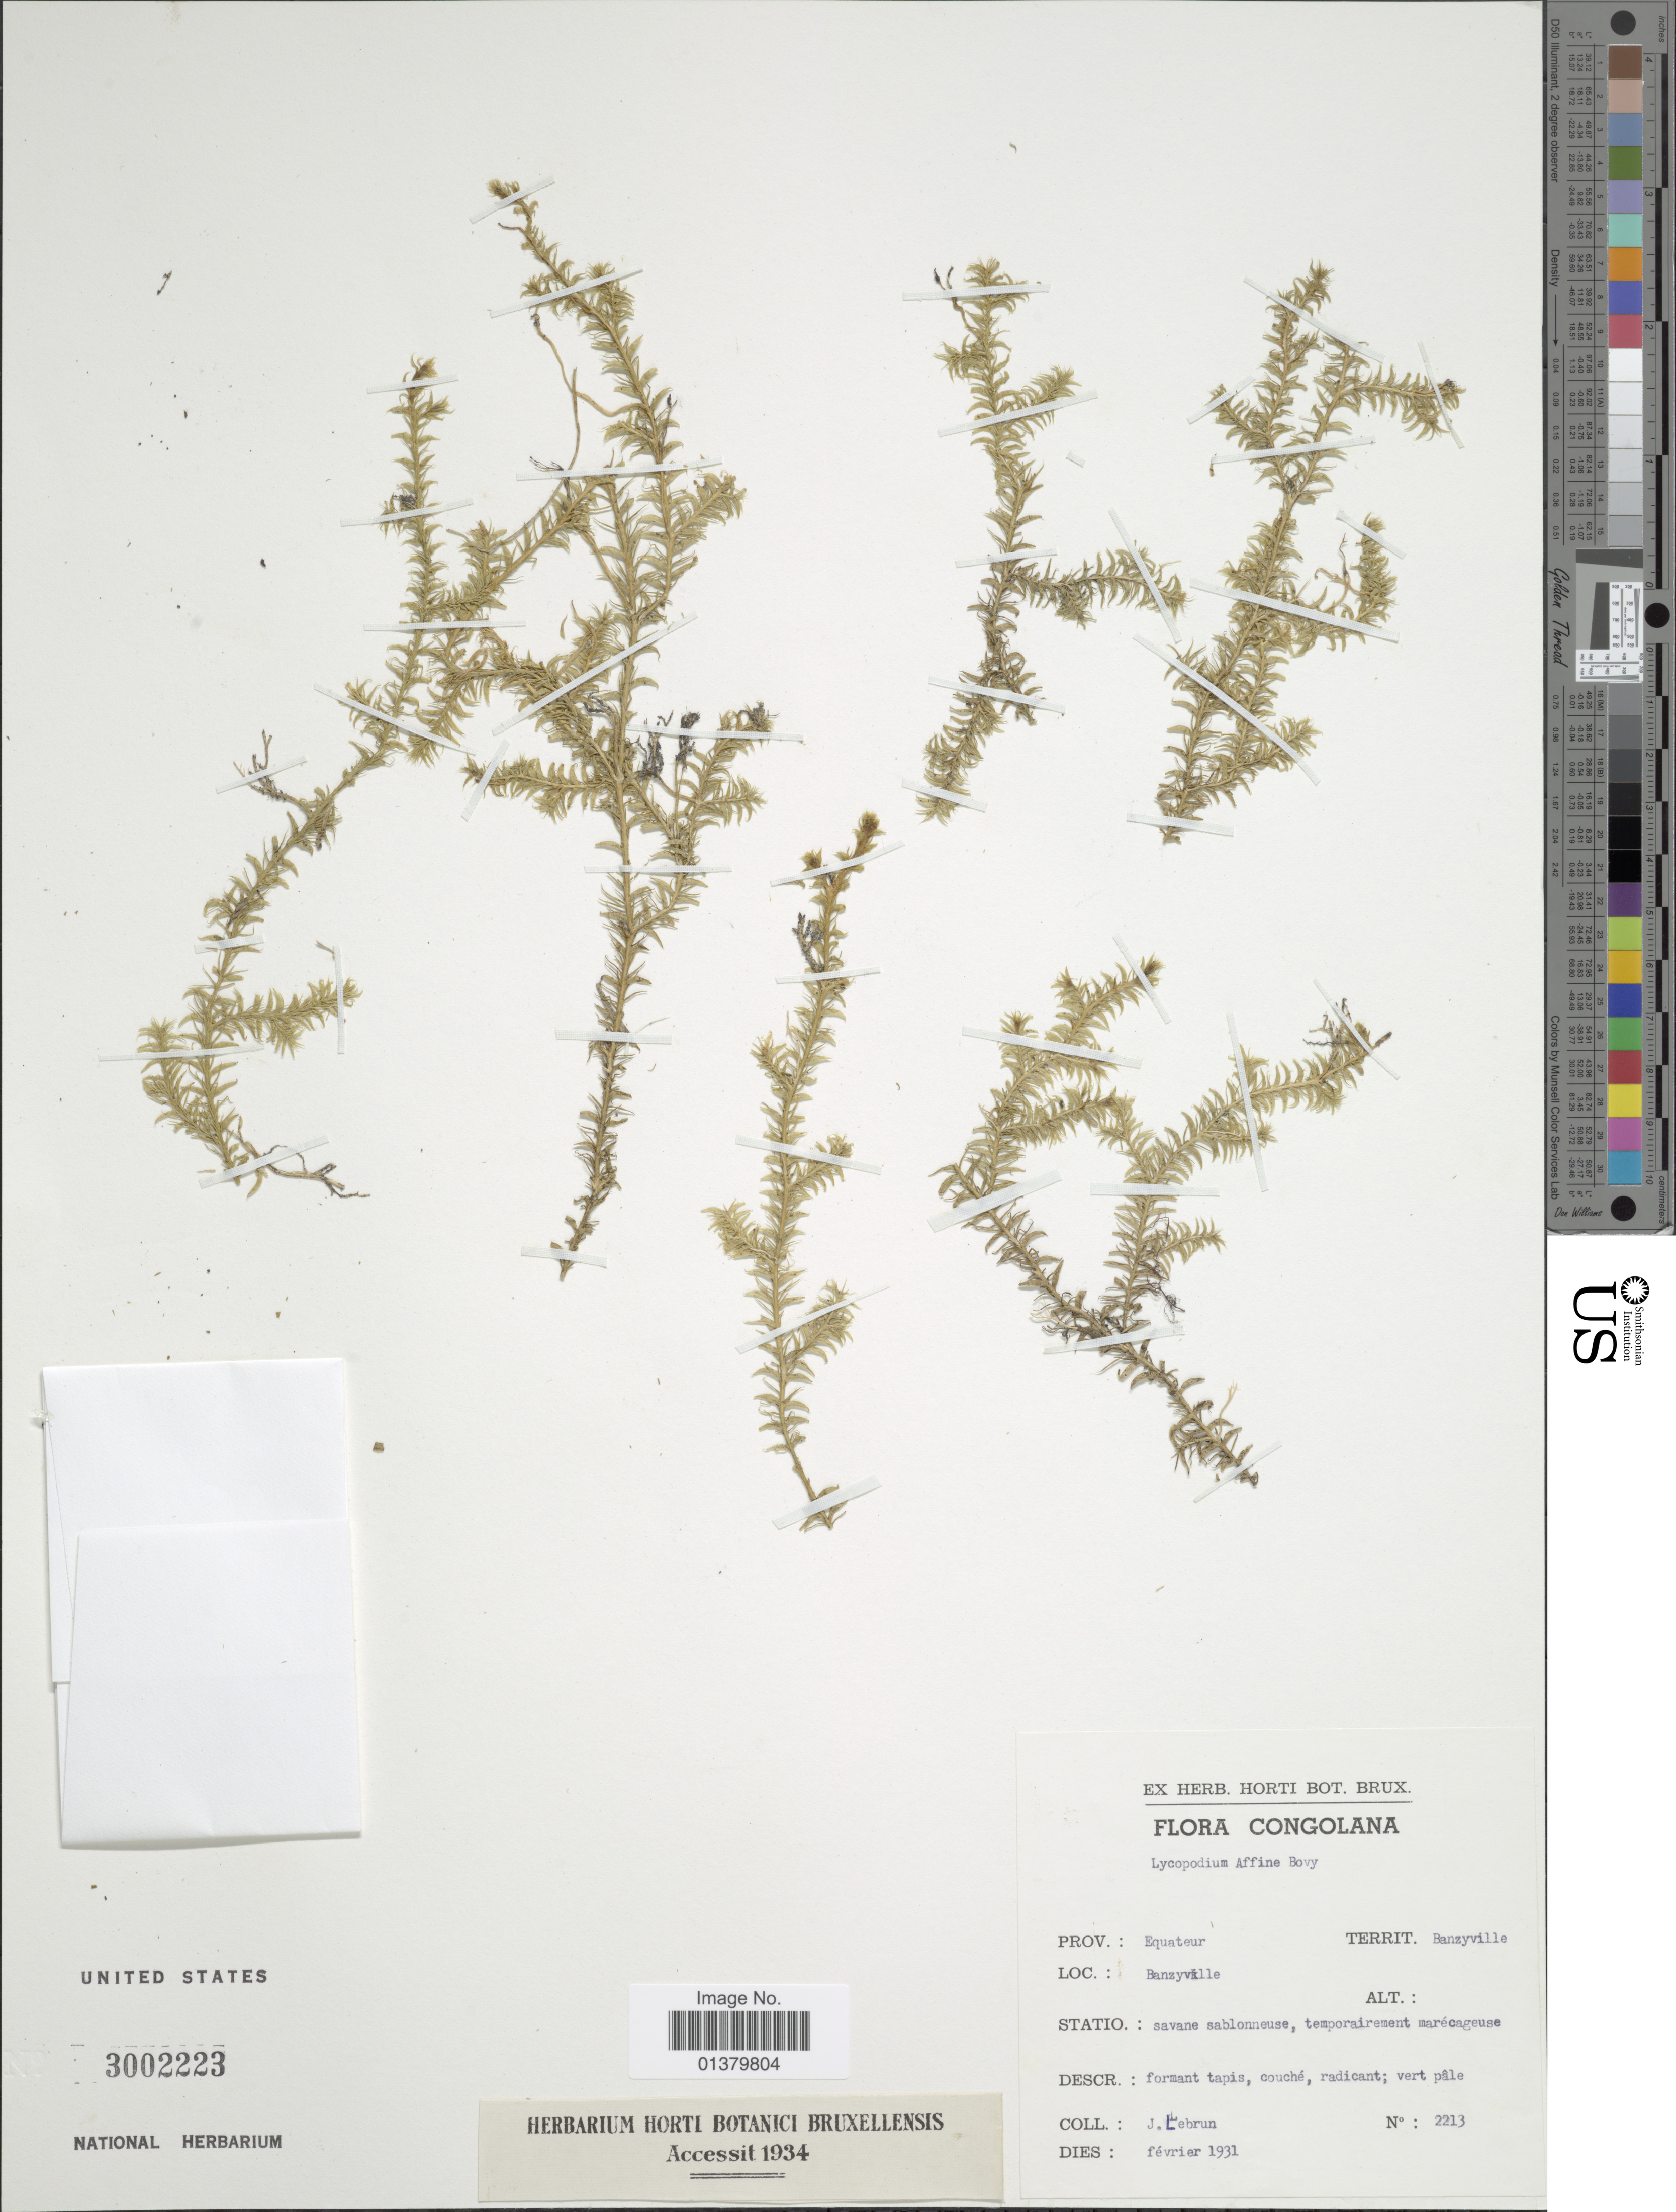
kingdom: Plantae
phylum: Tracheophyta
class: Lycopodiopsida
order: Lycopodiales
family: Lycopodiaceae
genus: Pseudolycopodiella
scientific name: Pseudolycopodiella affinis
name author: (Bory) Holub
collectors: L. Lebrun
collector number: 2213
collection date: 1931-02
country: Congo, Democratic Republic of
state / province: Equateur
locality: Territ: Banzyville, Banzyville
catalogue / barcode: US 3002223